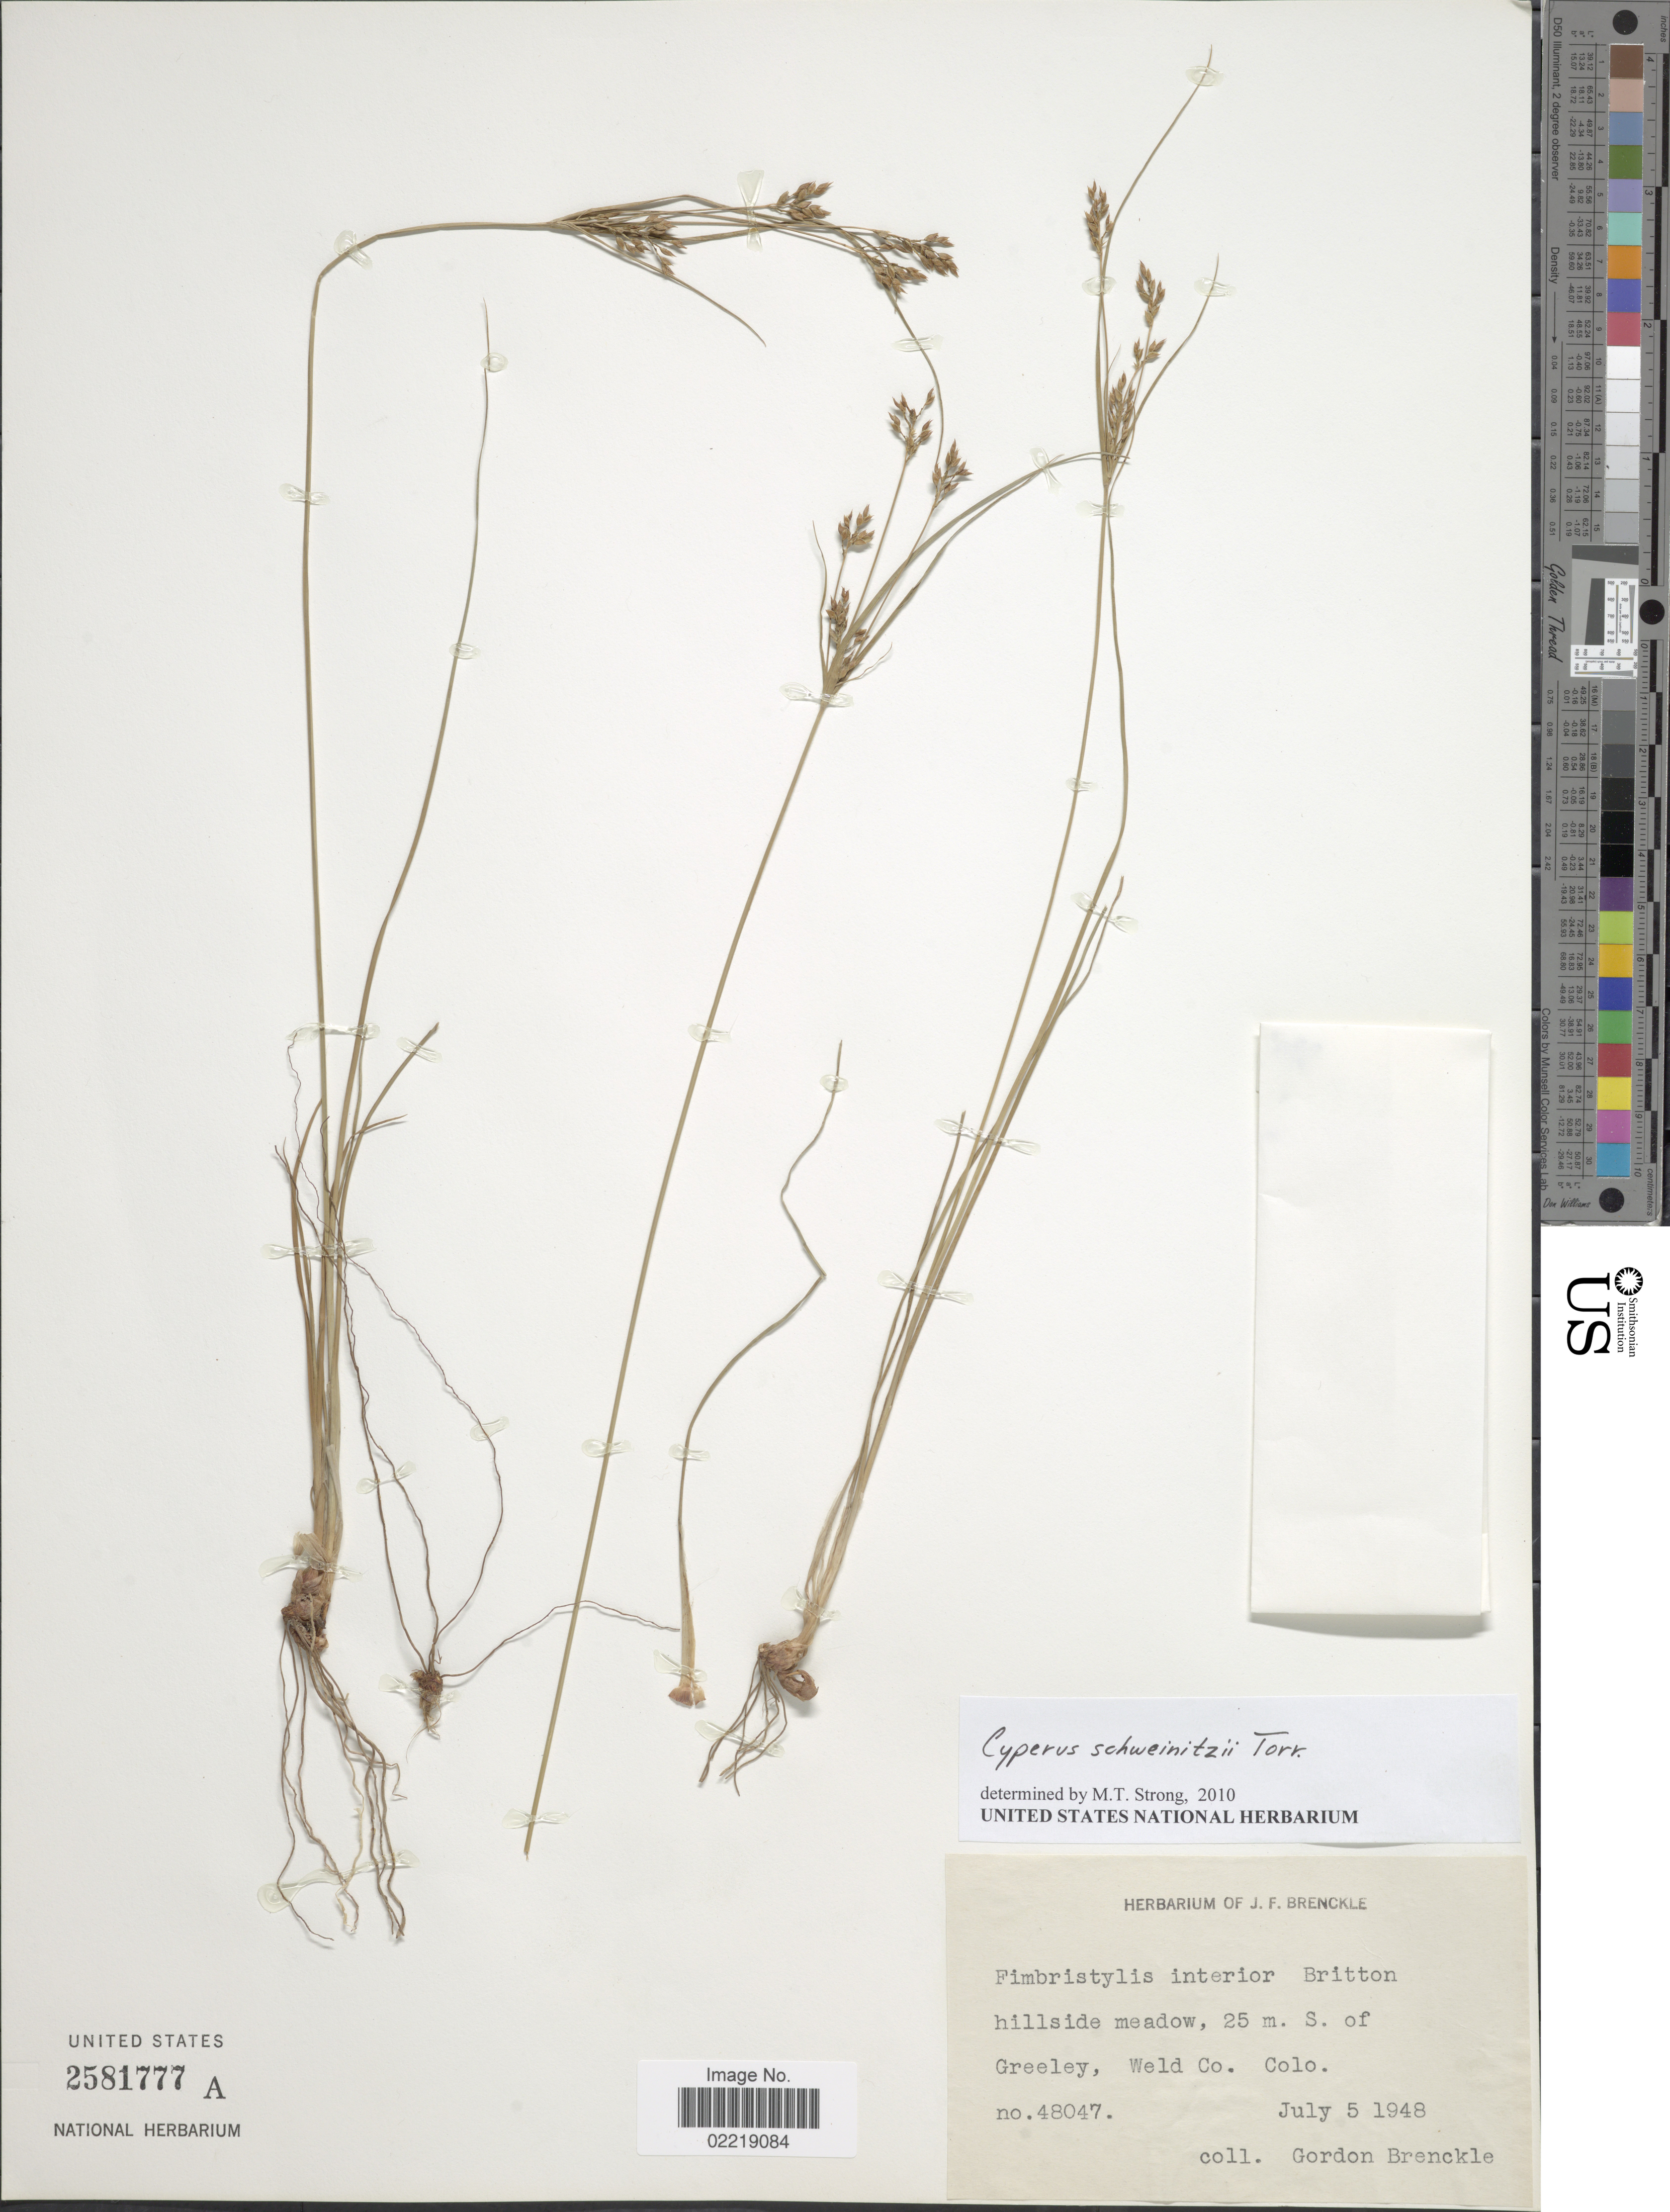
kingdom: Plantae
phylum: Tracheophyta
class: Liliopsida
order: Poales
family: Cyperaceae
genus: Cyperus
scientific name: Cyperus schweinitzii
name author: Torr.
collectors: G. Brenckle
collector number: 48047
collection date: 1948-07-05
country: United States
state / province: Colorado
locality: Hillside meadow, 25 m. S. of Greeley, Weld Co.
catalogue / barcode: US 2581777A